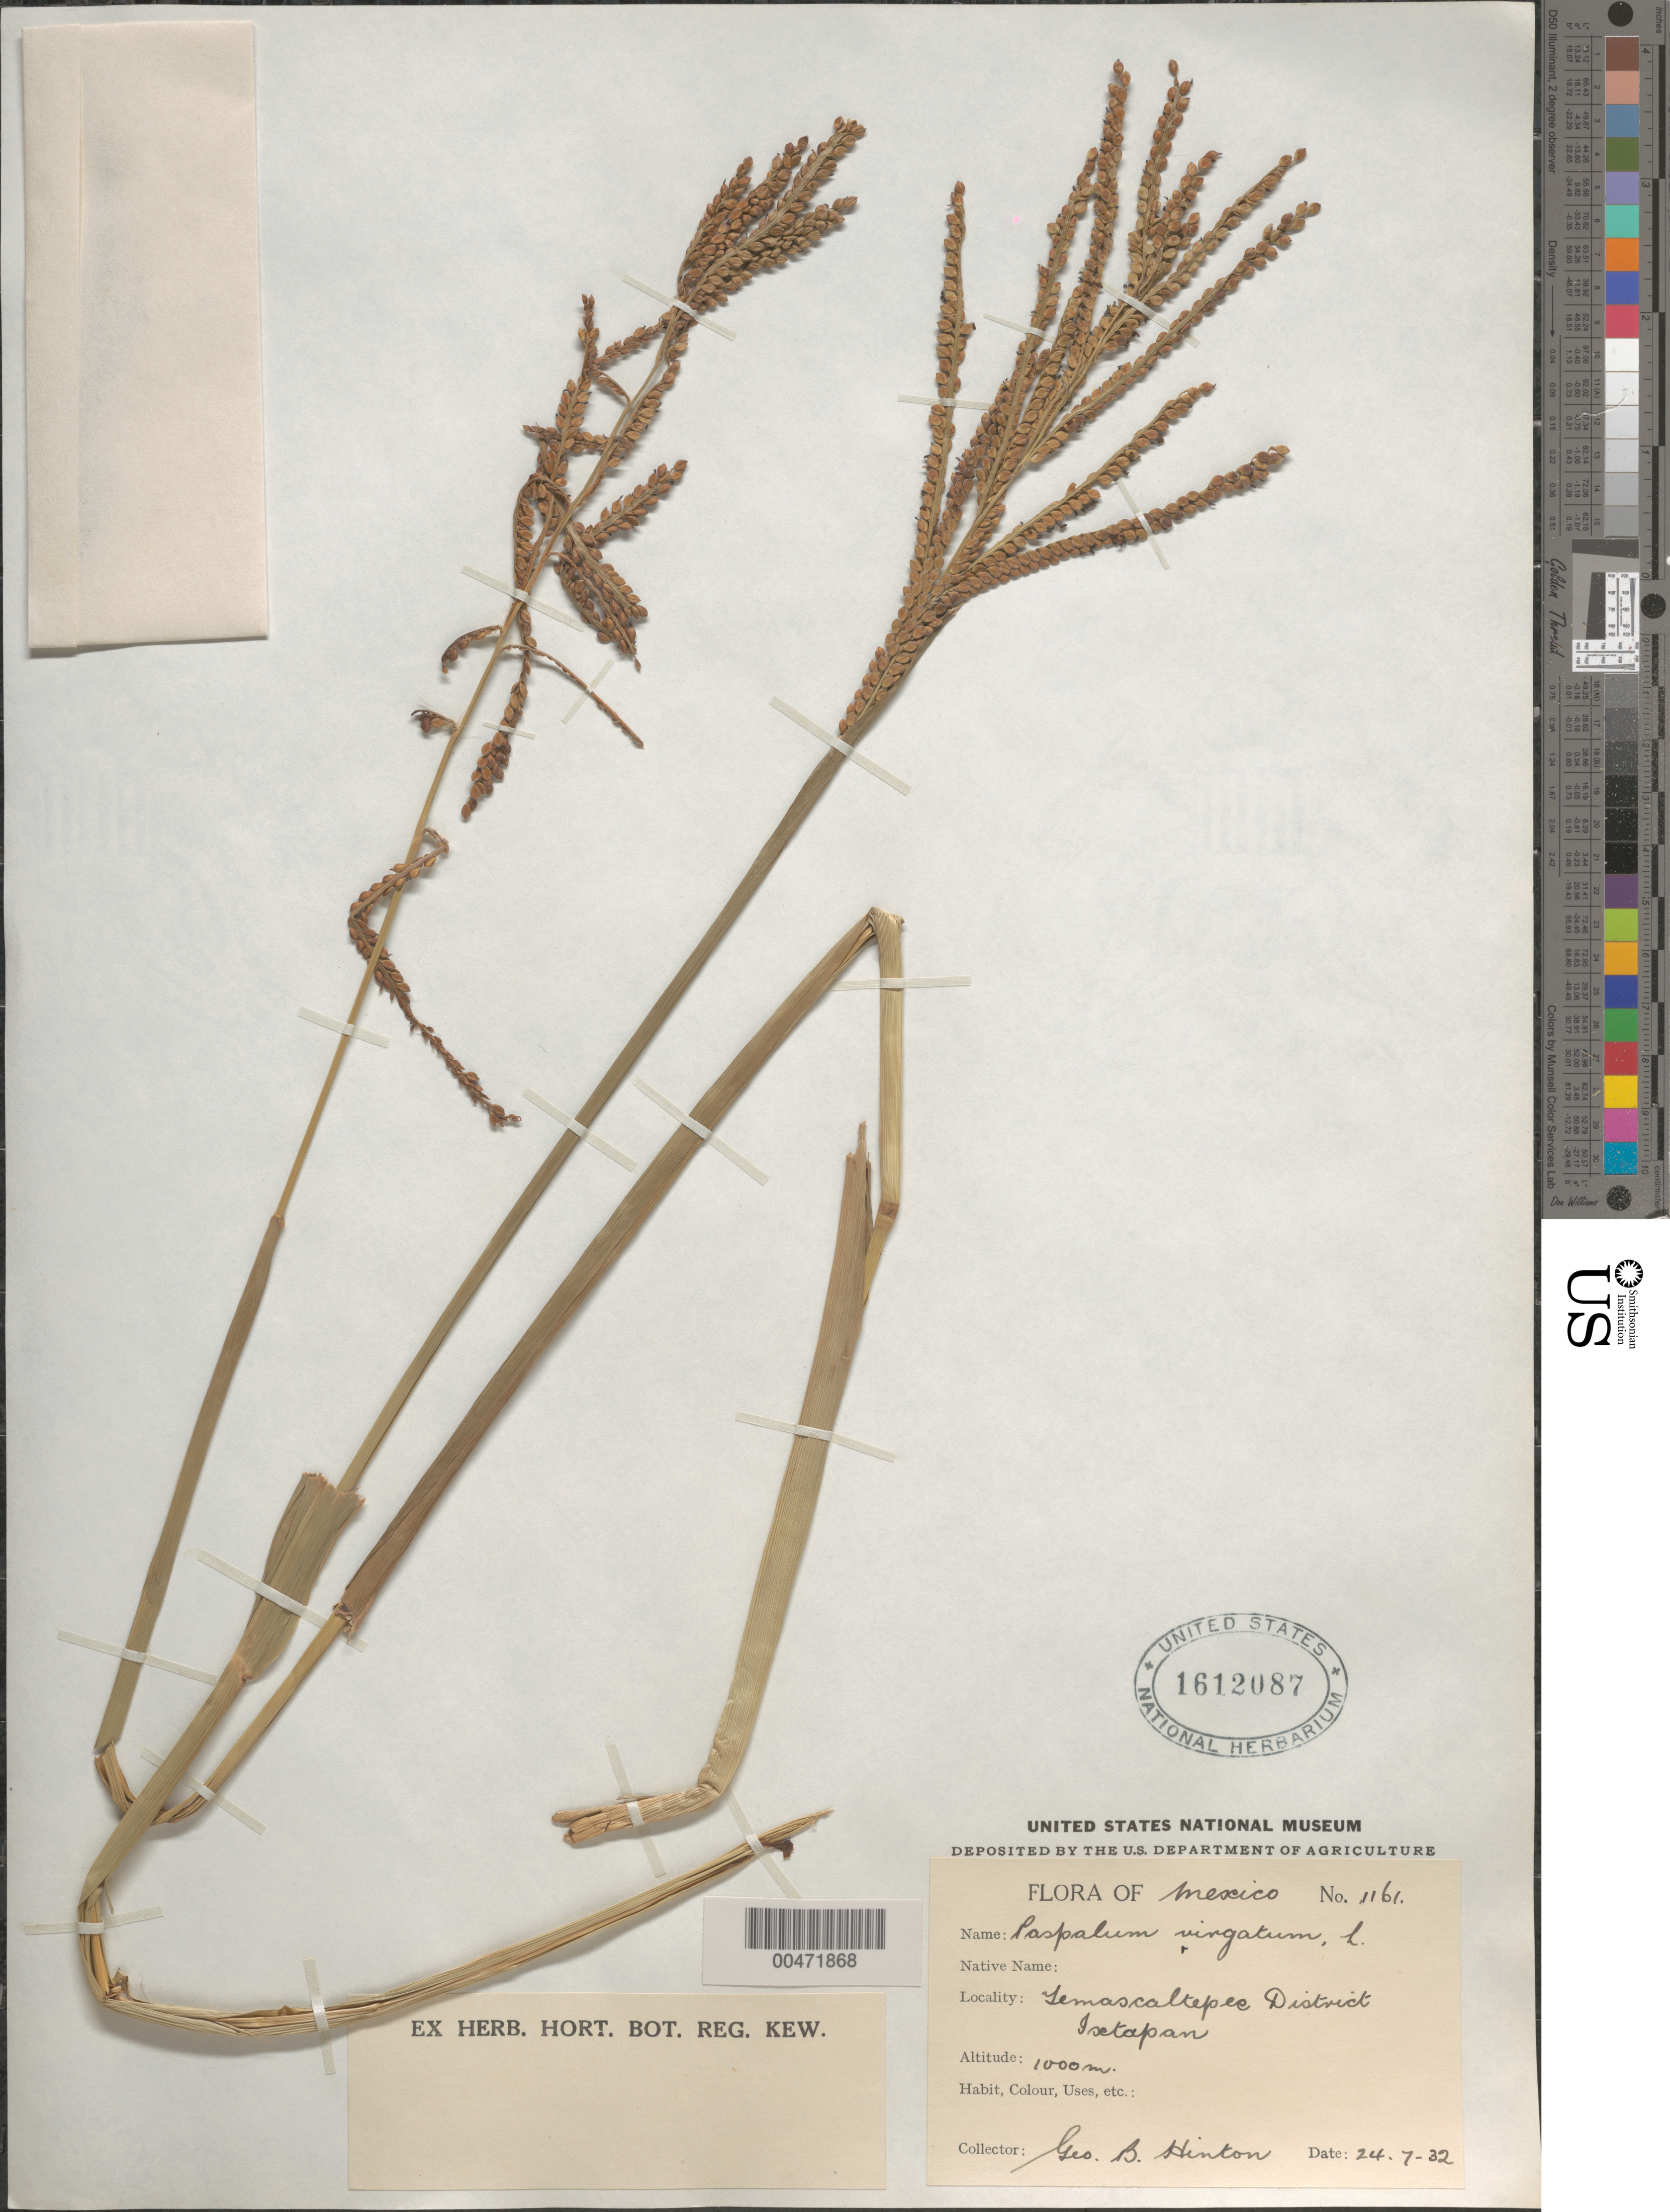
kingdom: Plantae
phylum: Tracheophyta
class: Liliopsida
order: Poales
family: Poaceae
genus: Paspalum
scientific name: Paspalum virgatum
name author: L.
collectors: G. B. Hinton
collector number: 1161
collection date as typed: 24 Jul 1932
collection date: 1932-07-24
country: Mexico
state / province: México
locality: Temascaltepec Dist, Ixtapan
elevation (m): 1000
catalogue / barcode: US 1612087